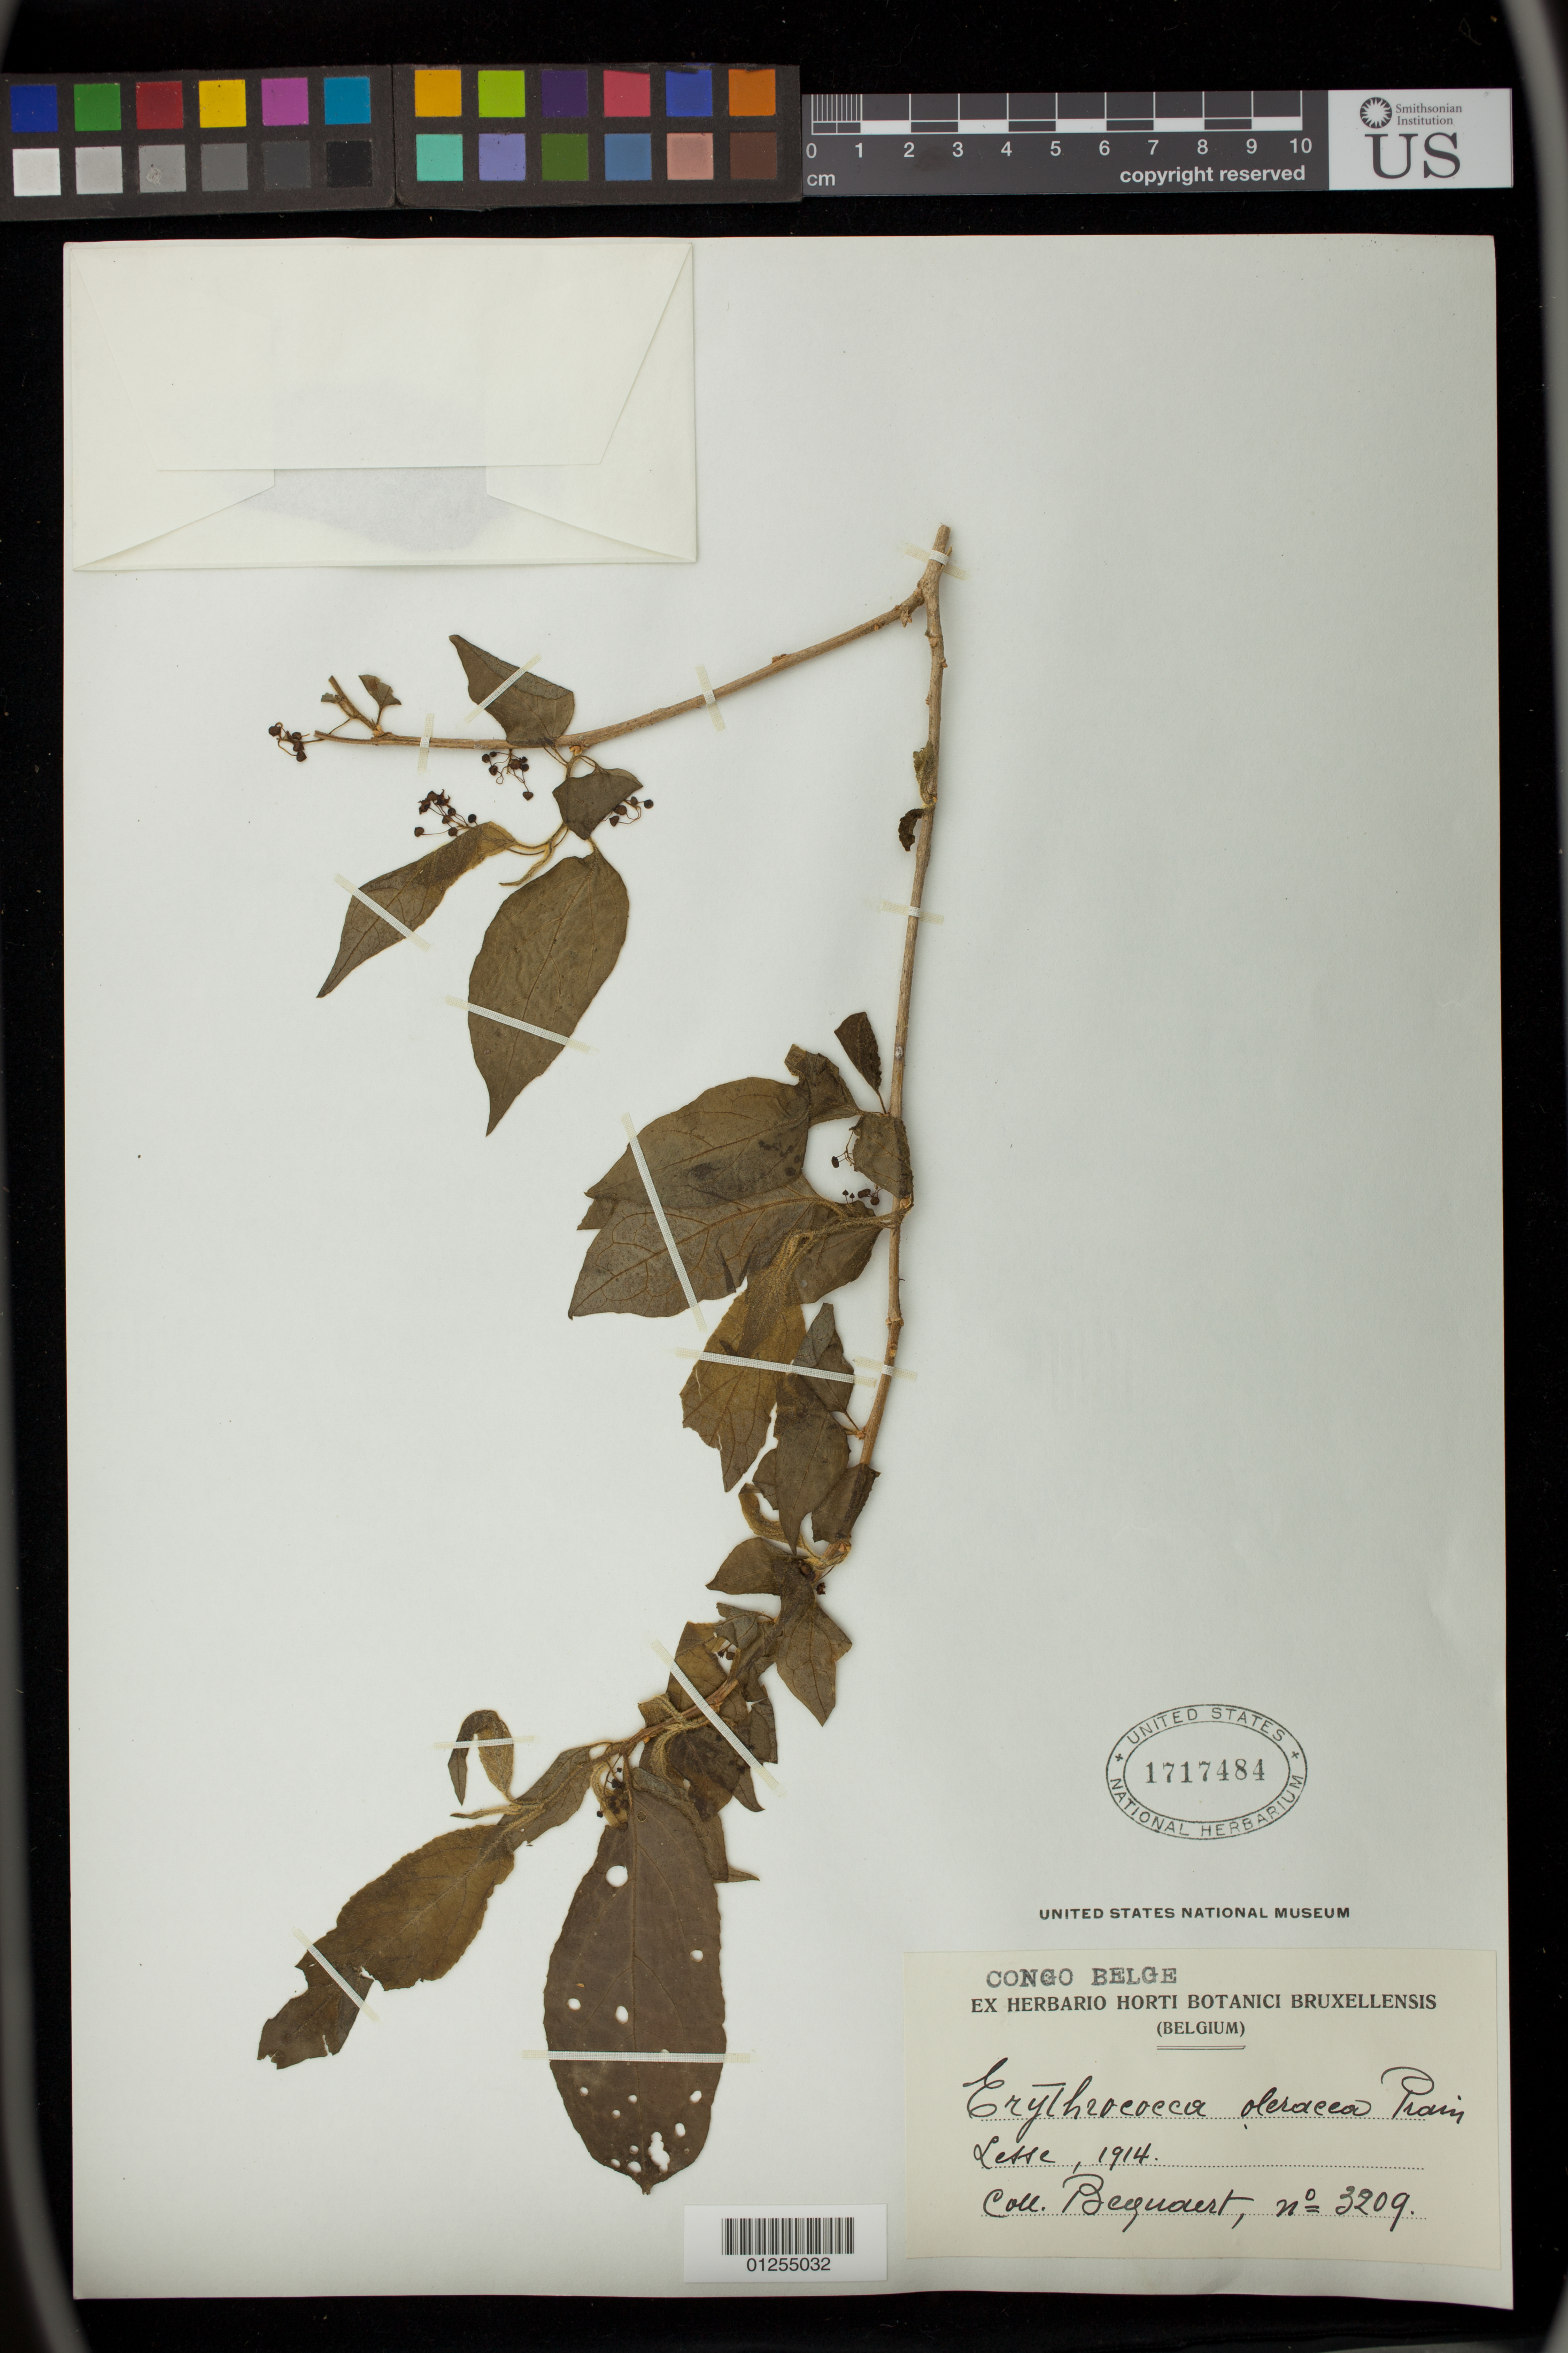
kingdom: Plantae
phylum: Tracheophyta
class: Magnoliopsida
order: Malpighiales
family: Euphorbiaceae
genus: Erythrococca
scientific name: Erythrococca oleracea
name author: (Prain) Prain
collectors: -. Beguaert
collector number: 3209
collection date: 1914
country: Congo, Democratic Republic of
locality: Lesse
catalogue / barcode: US 1717484